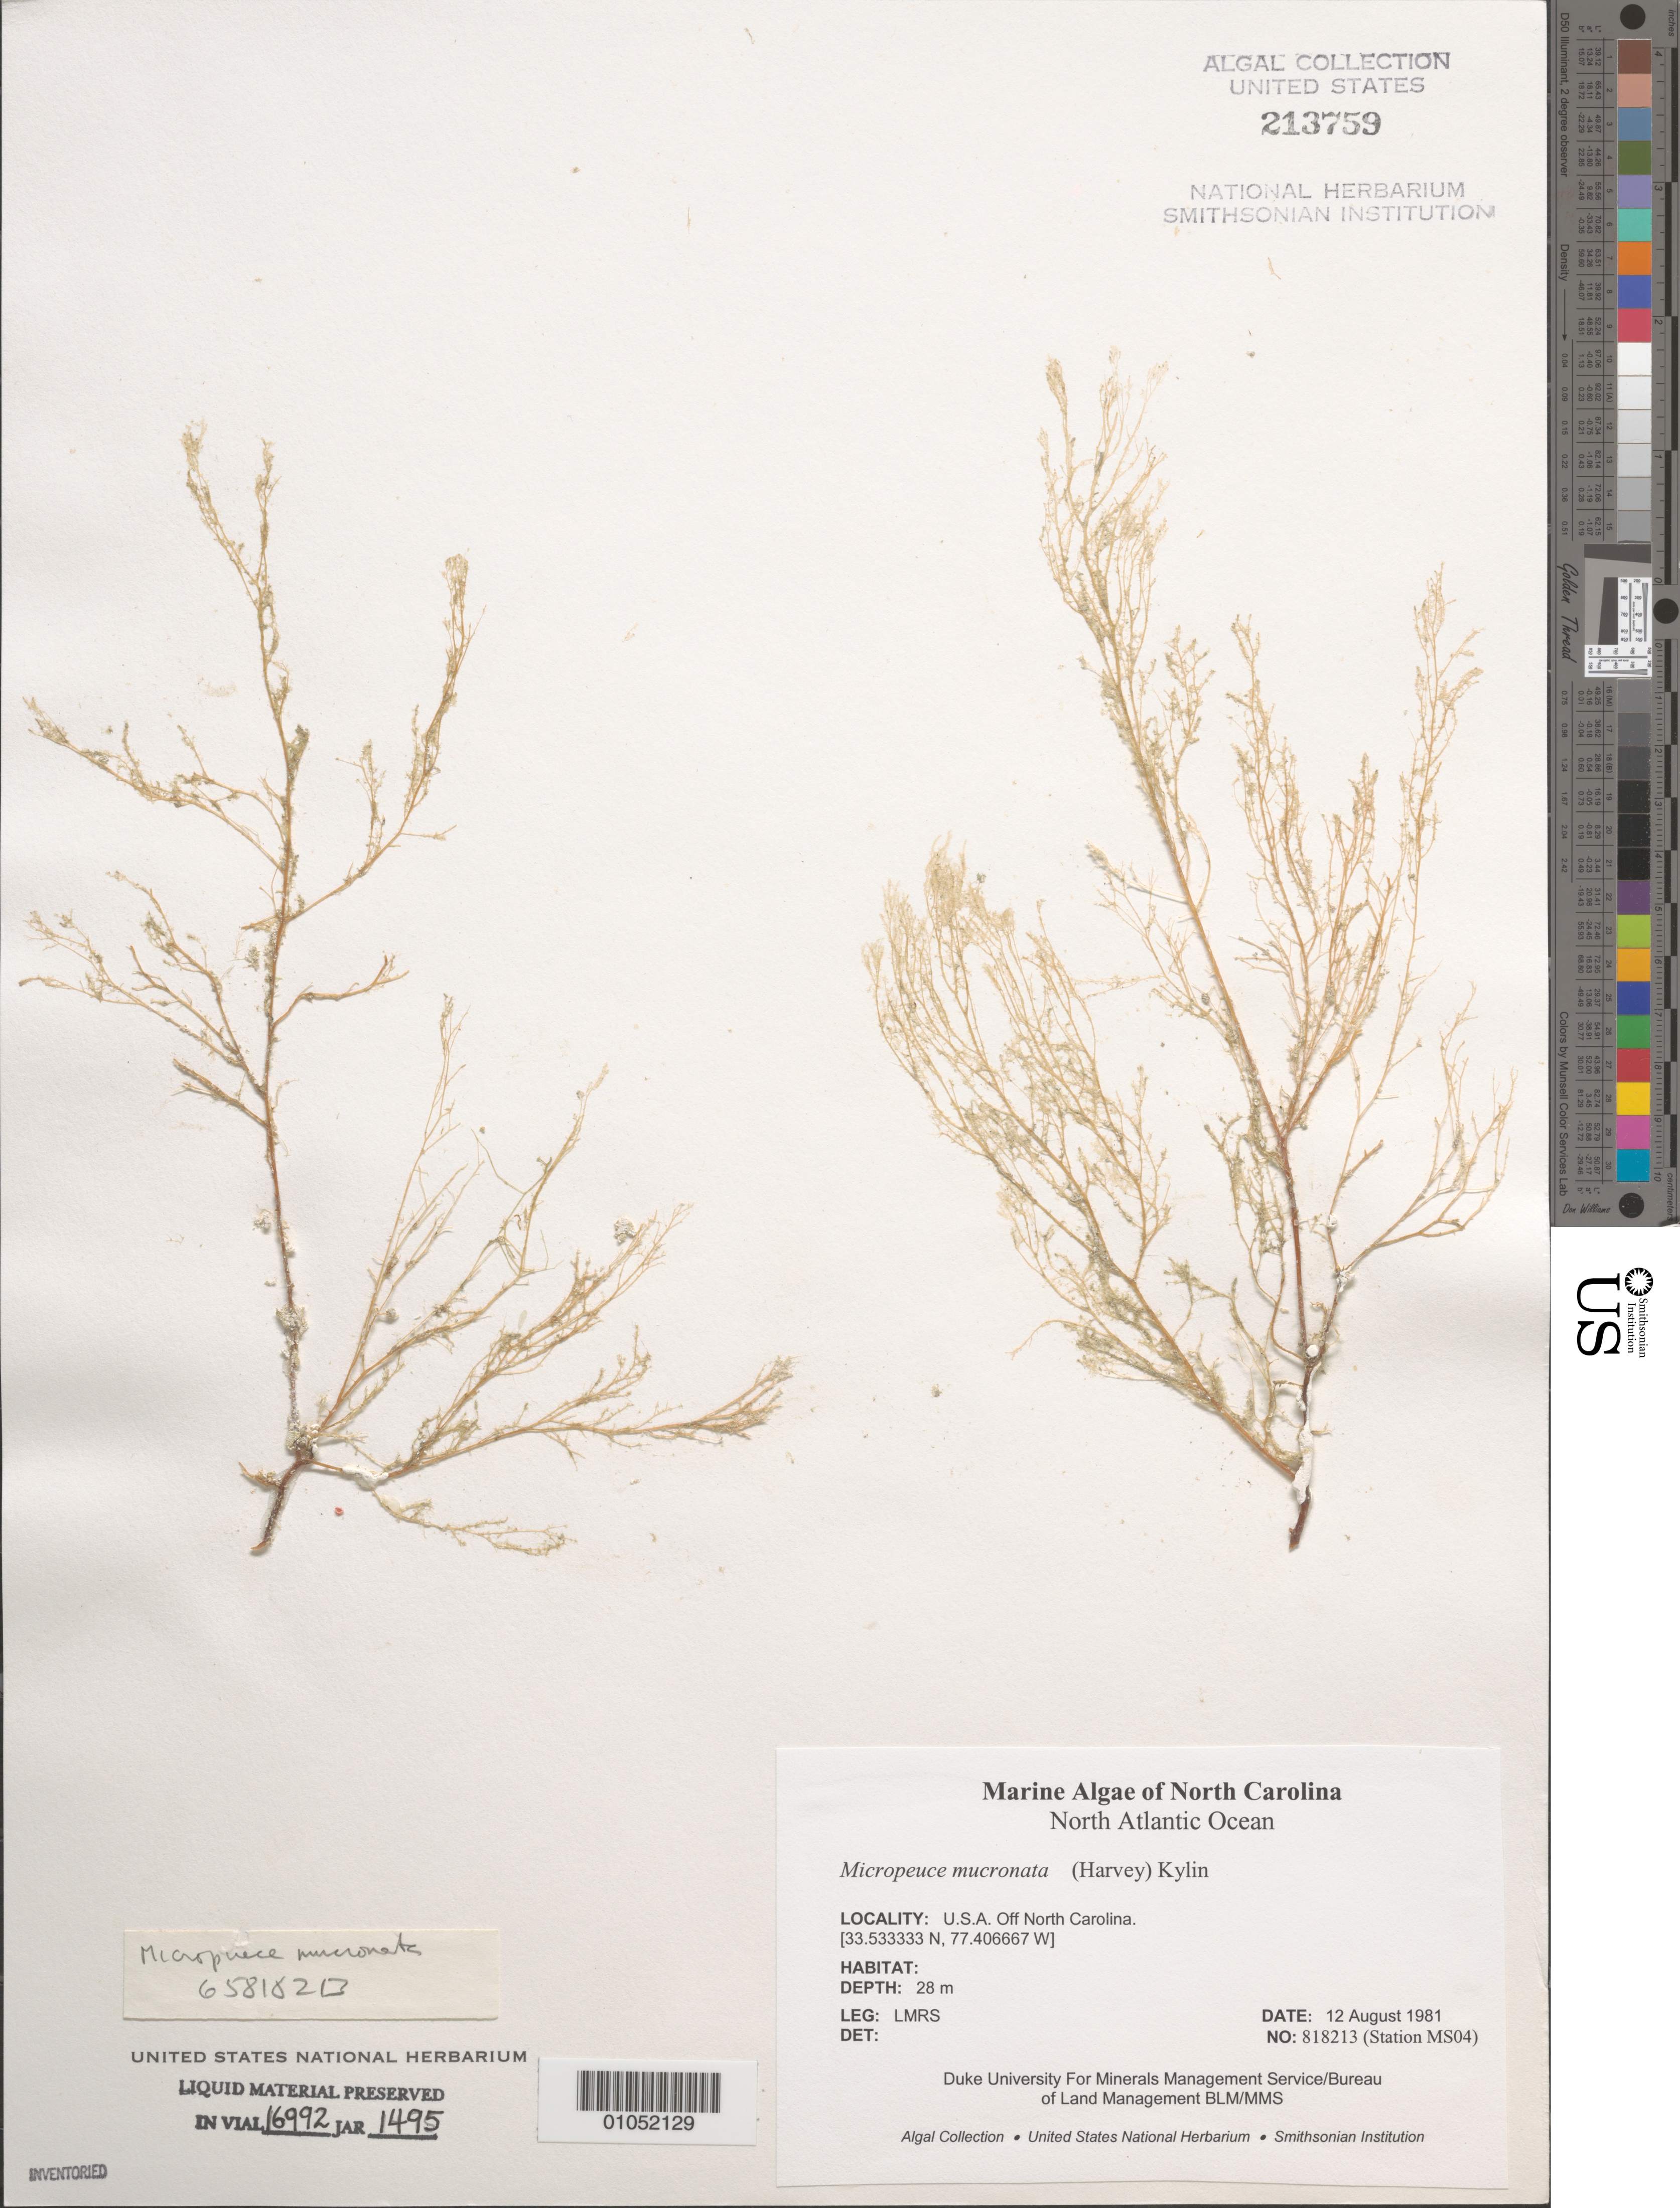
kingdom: Plantae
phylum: Rhodophyta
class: Florideophyceae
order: Ceramiales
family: Rhodomelaceae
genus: Heterodasya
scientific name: Heterodasya mucronata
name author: (Harv.) M.J. Wynne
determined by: Algae name updating Project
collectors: LMRS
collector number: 818213 (Station MS04)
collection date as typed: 12 Aug 1981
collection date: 1981-08-12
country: United States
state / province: North Carolina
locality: North Atlantic Ocean off North Carolina coast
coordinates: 33.533333 N, 77.406667 W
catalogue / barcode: US 213759